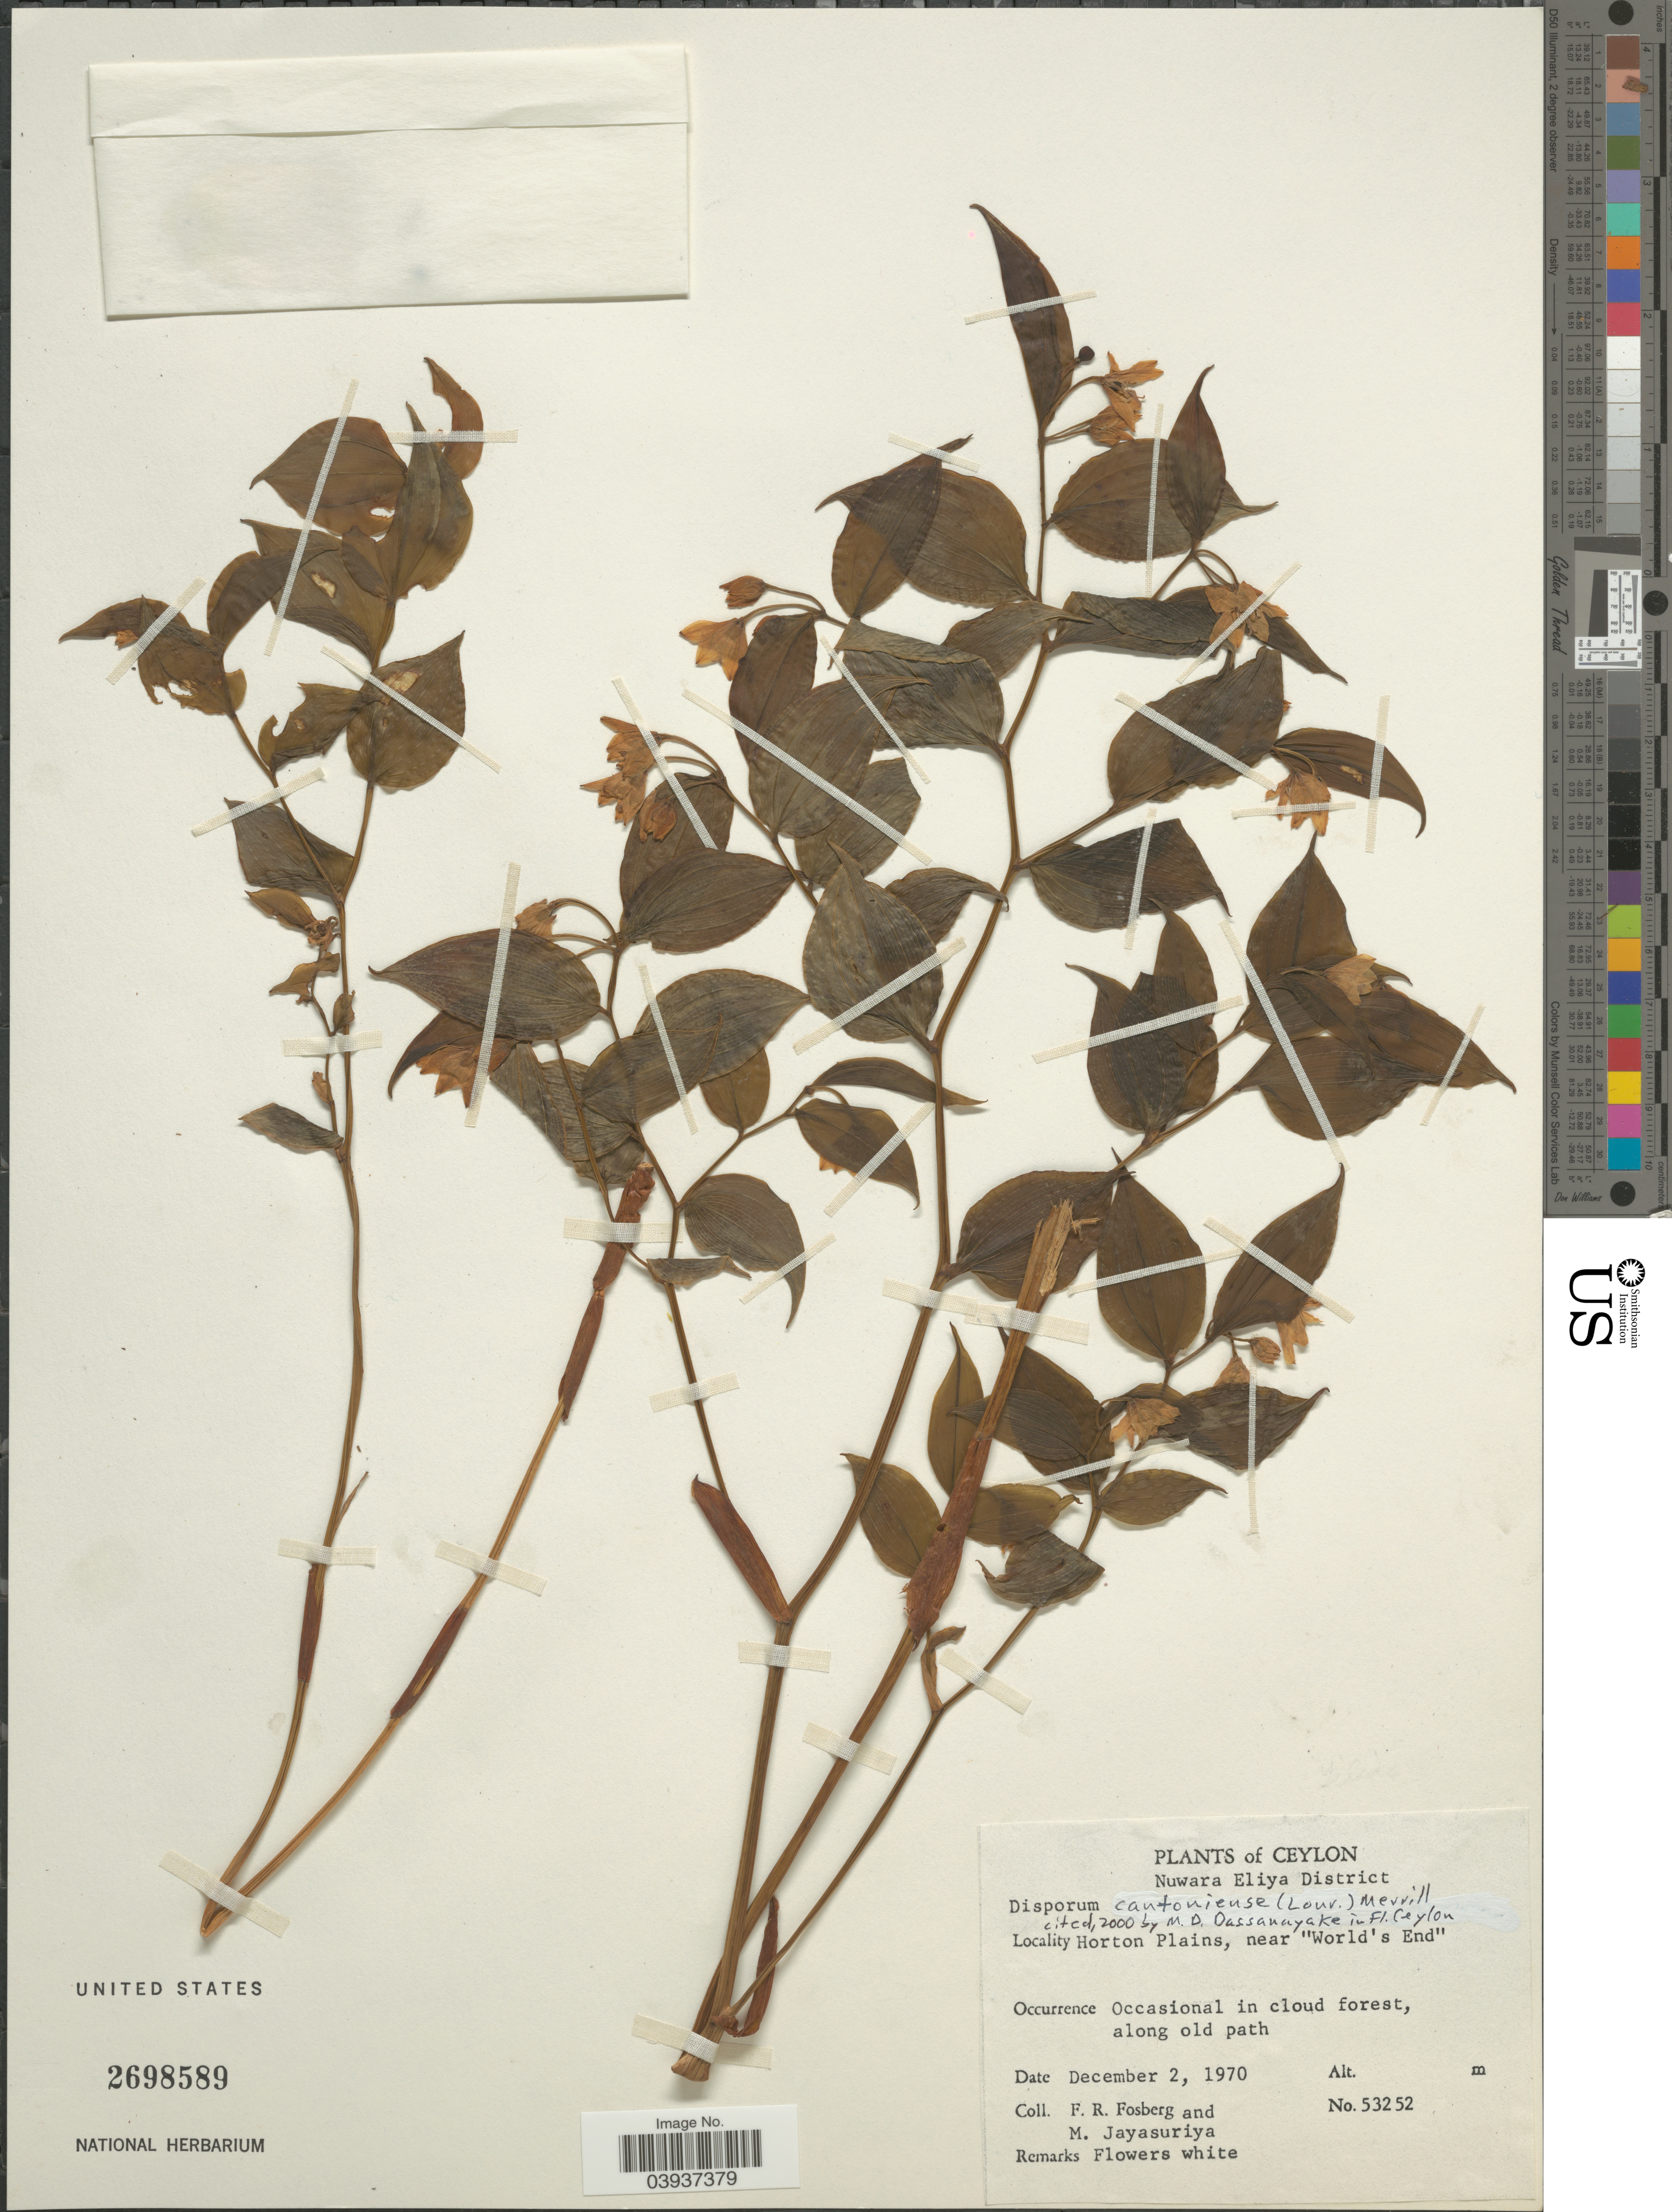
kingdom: Plantae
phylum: Tracheophyta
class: Liliopsida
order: Liliales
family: Colchicaceae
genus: Disporum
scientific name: Disporum cantoniense var. cantoniense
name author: (Lour.) Merr.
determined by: Strong, Mark T., (BOT), Smithsonian Institution - National Museum of Natural History (UNITED STATES)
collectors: F. R. Fosberg & M. Jayasuriya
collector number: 53252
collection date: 1970-12-02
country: Sri Lanka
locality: Ceylon. Nuwara Eliya District. Horton Plains, near 'World's End'. In cloud forest, along old path.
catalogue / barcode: US 2698589